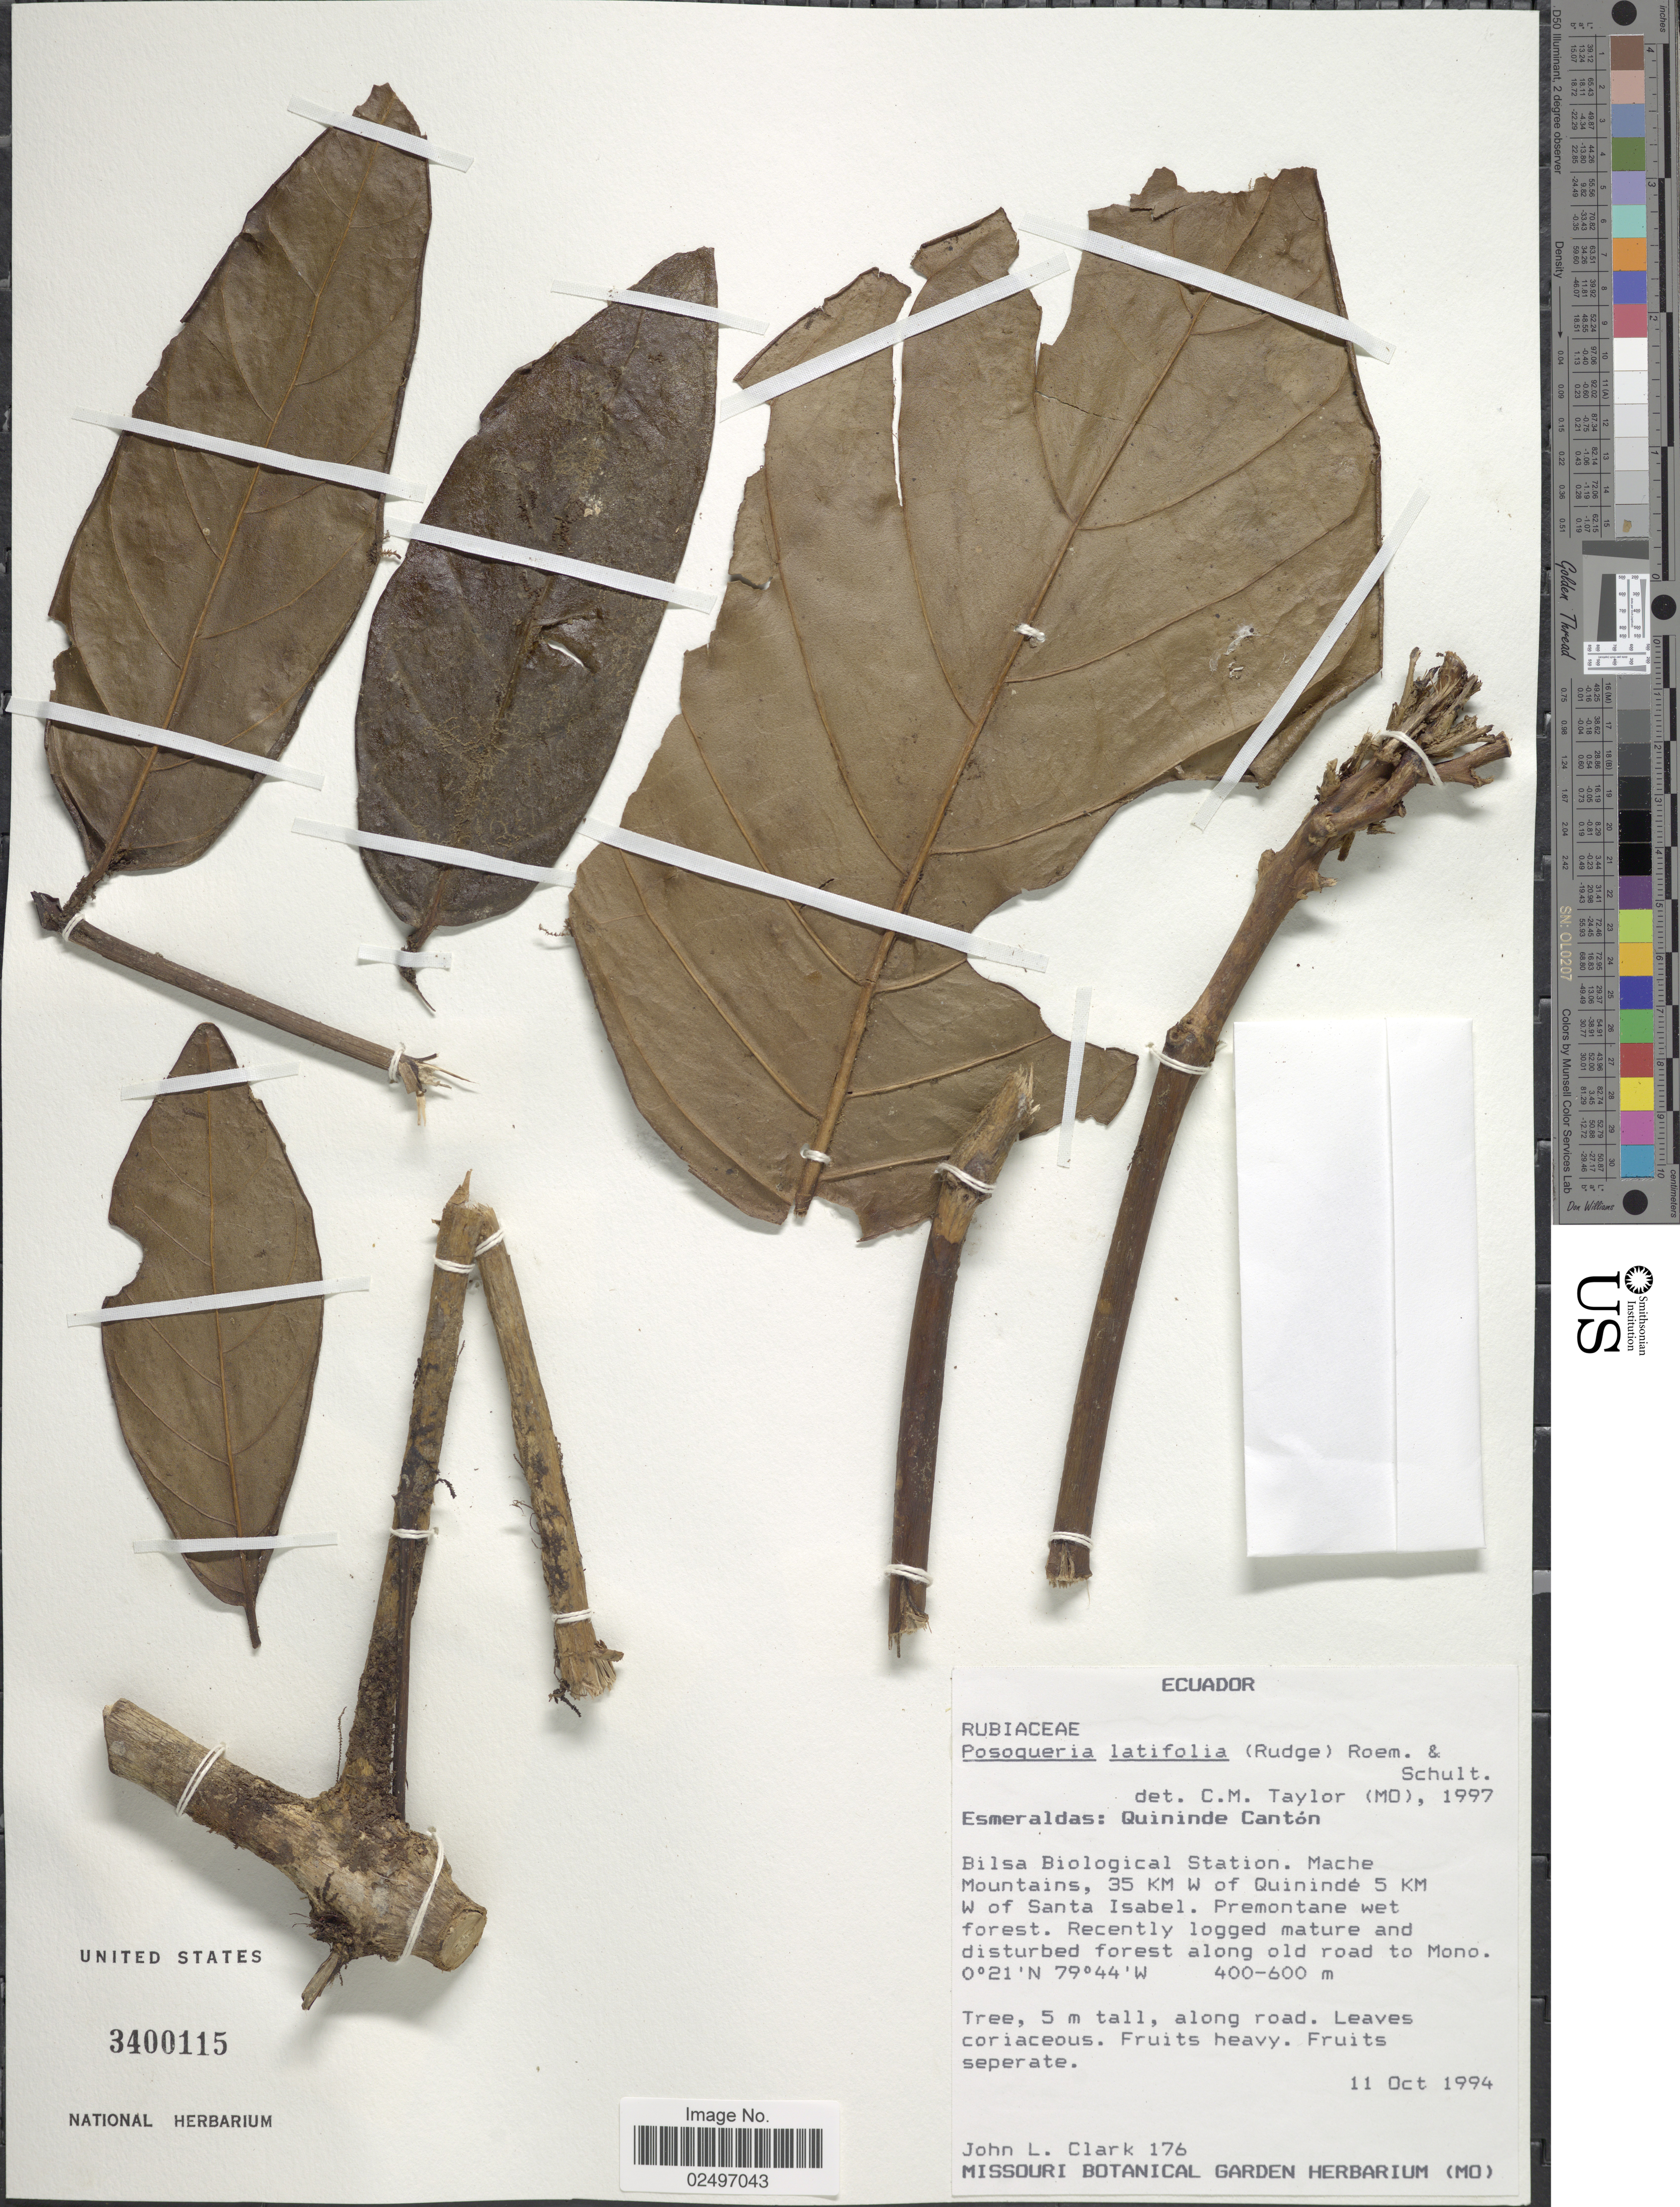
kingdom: Plantae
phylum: Tracheophyta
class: Magnoliopsida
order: Gentianales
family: Rubiaceae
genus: Posoqueria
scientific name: Posoqueria latifolia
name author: (Rudge) Roem. & Schult.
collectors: J. L. Clark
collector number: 176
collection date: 1994-10-11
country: Ecuador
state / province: Esmeraldas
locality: Quininde Cantón, Bilsa Biological Station. Mache Mountains, 35 km W of Quinindé, 5 km W of Santa Isabel. Premontane wet forest. Recently logged mature and disturbed forest along old road to Mono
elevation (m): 400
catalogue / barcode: US 3400115